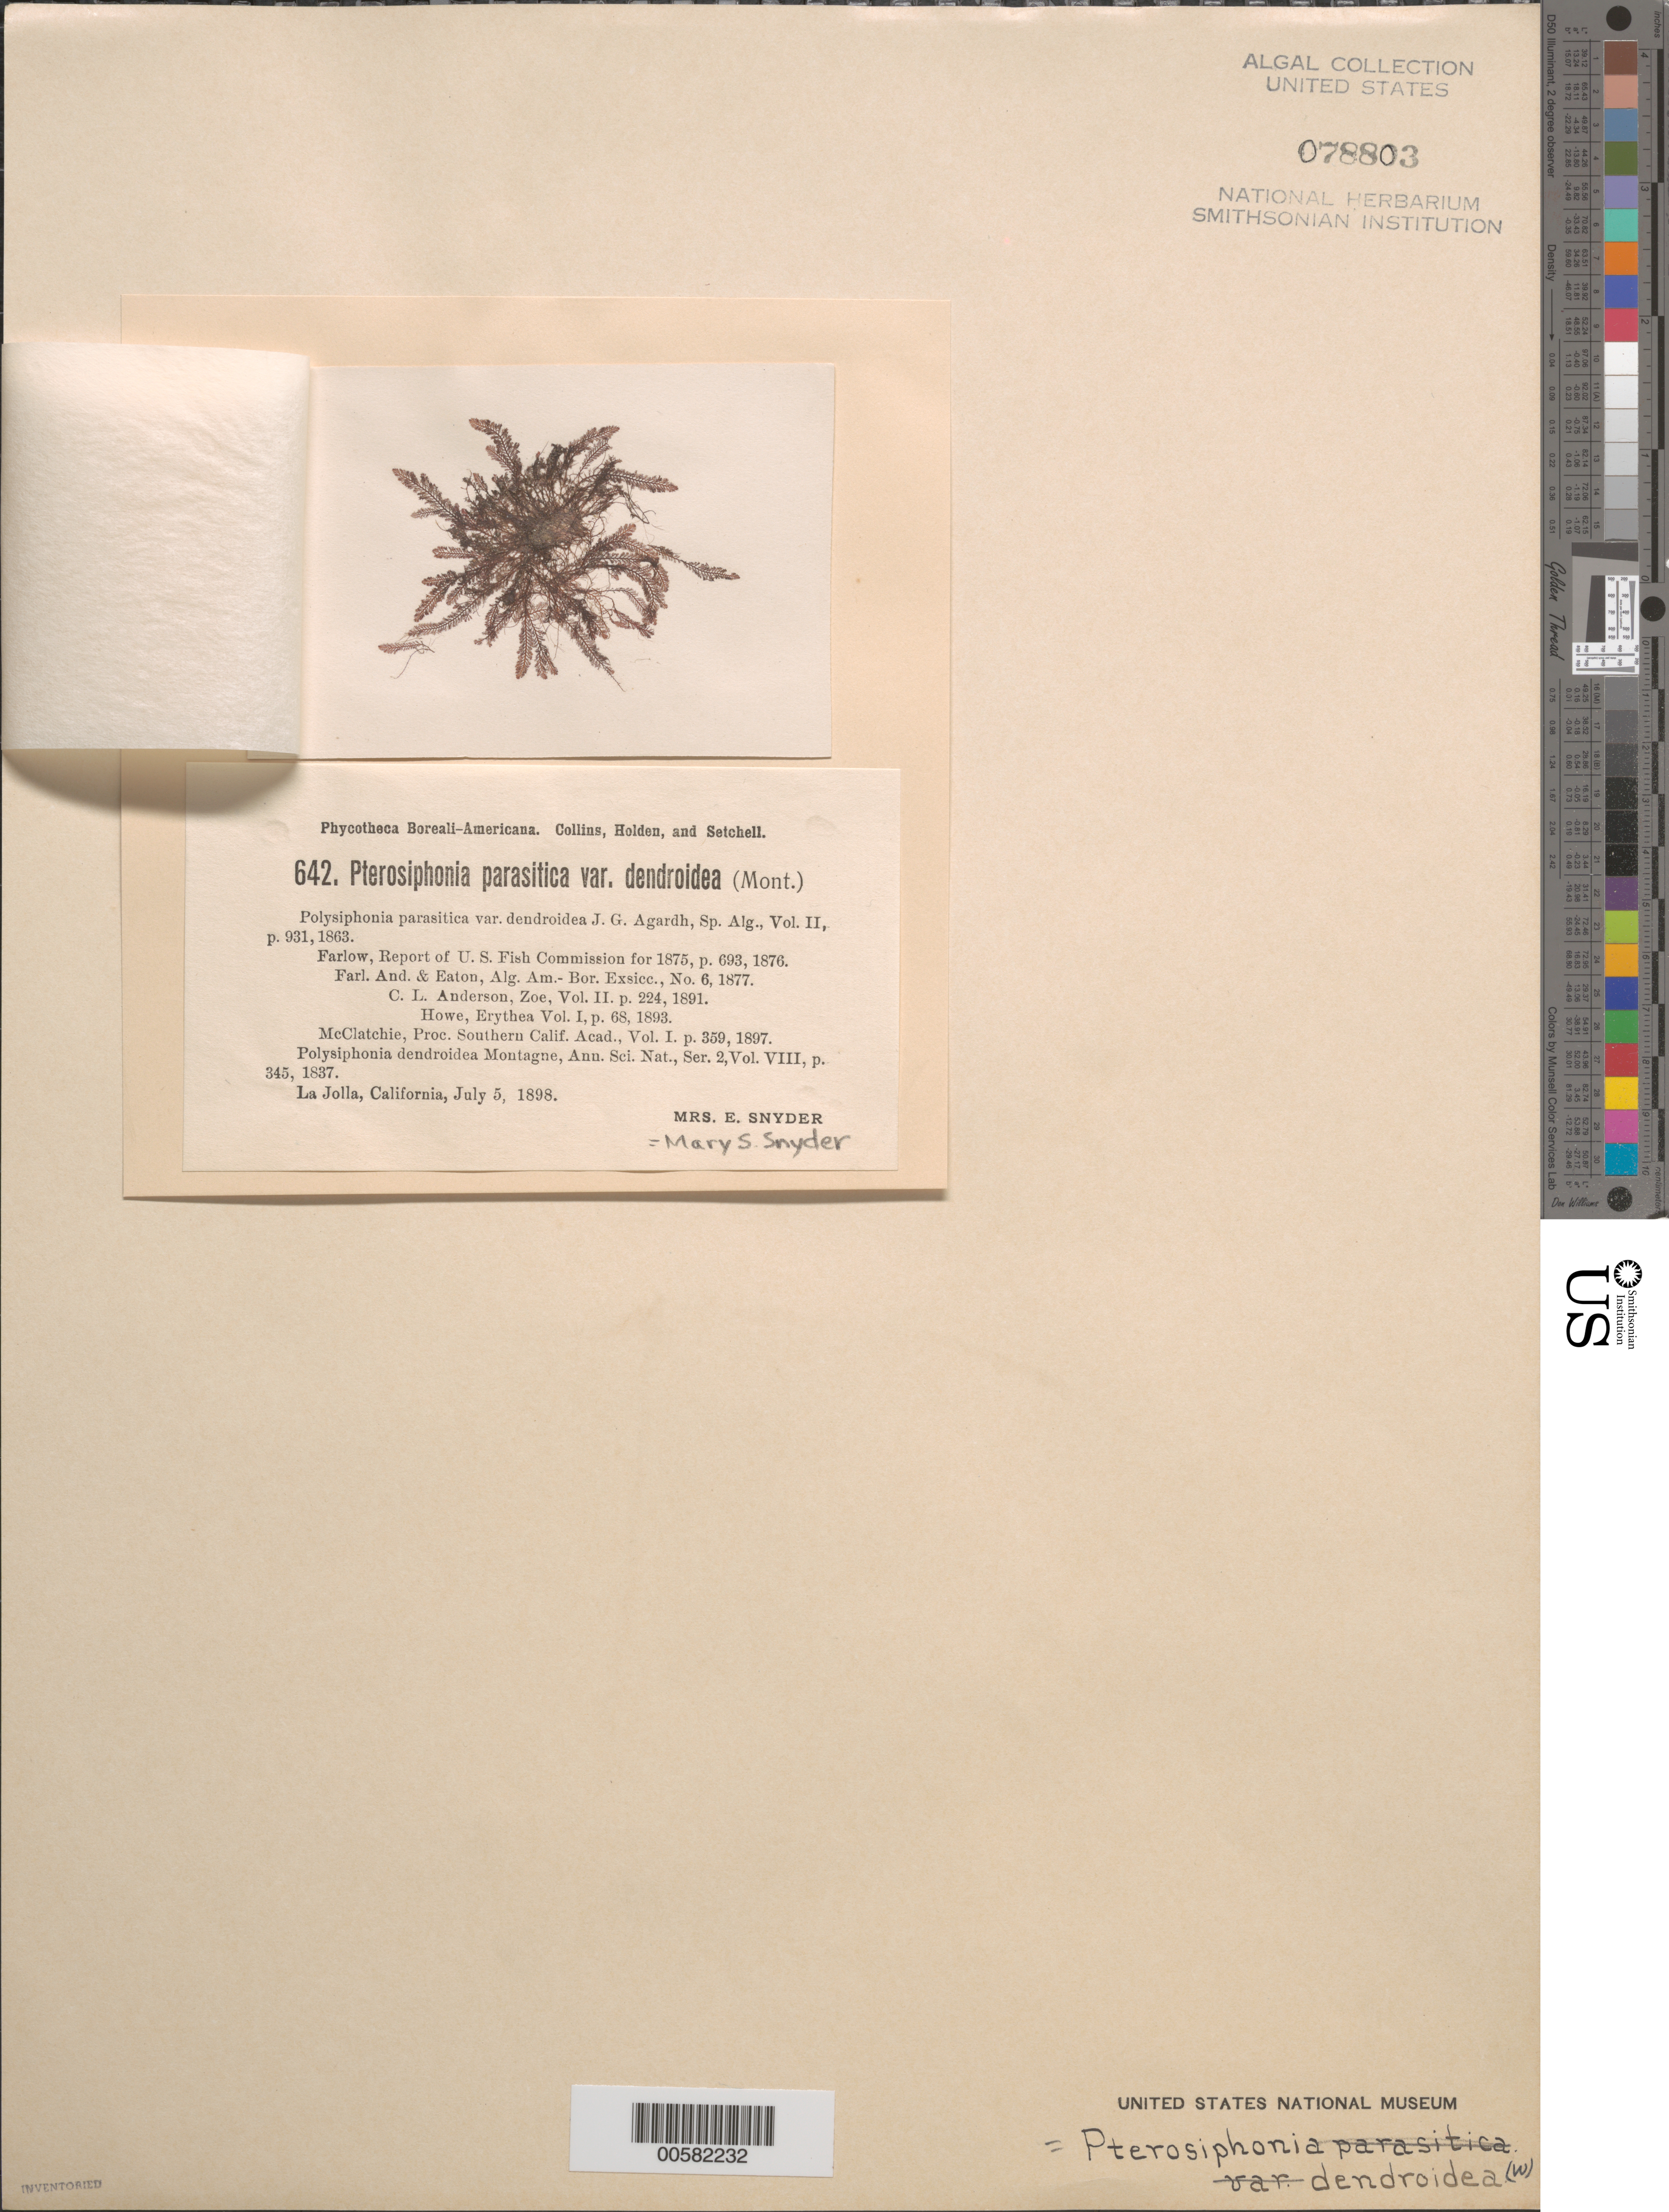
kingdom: Plantae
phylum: Rhodophyta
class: Florideophyceae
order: Ceramiales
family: Rhodomelaceae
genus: Symphyocladiella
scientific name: Symphyocladiella dendroidea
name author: (Montagne) Bustamante et al.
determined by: Algae name updating Project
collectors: M. Snyder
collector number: PB-A 642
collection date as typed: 05 Jul 1898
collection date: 1898-07-05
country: United States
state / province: California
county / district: San Diego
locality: La Jolla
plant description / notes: Collins, Holden & Setchell, Phycotheca Boreali-Americana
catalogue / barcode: US 78803